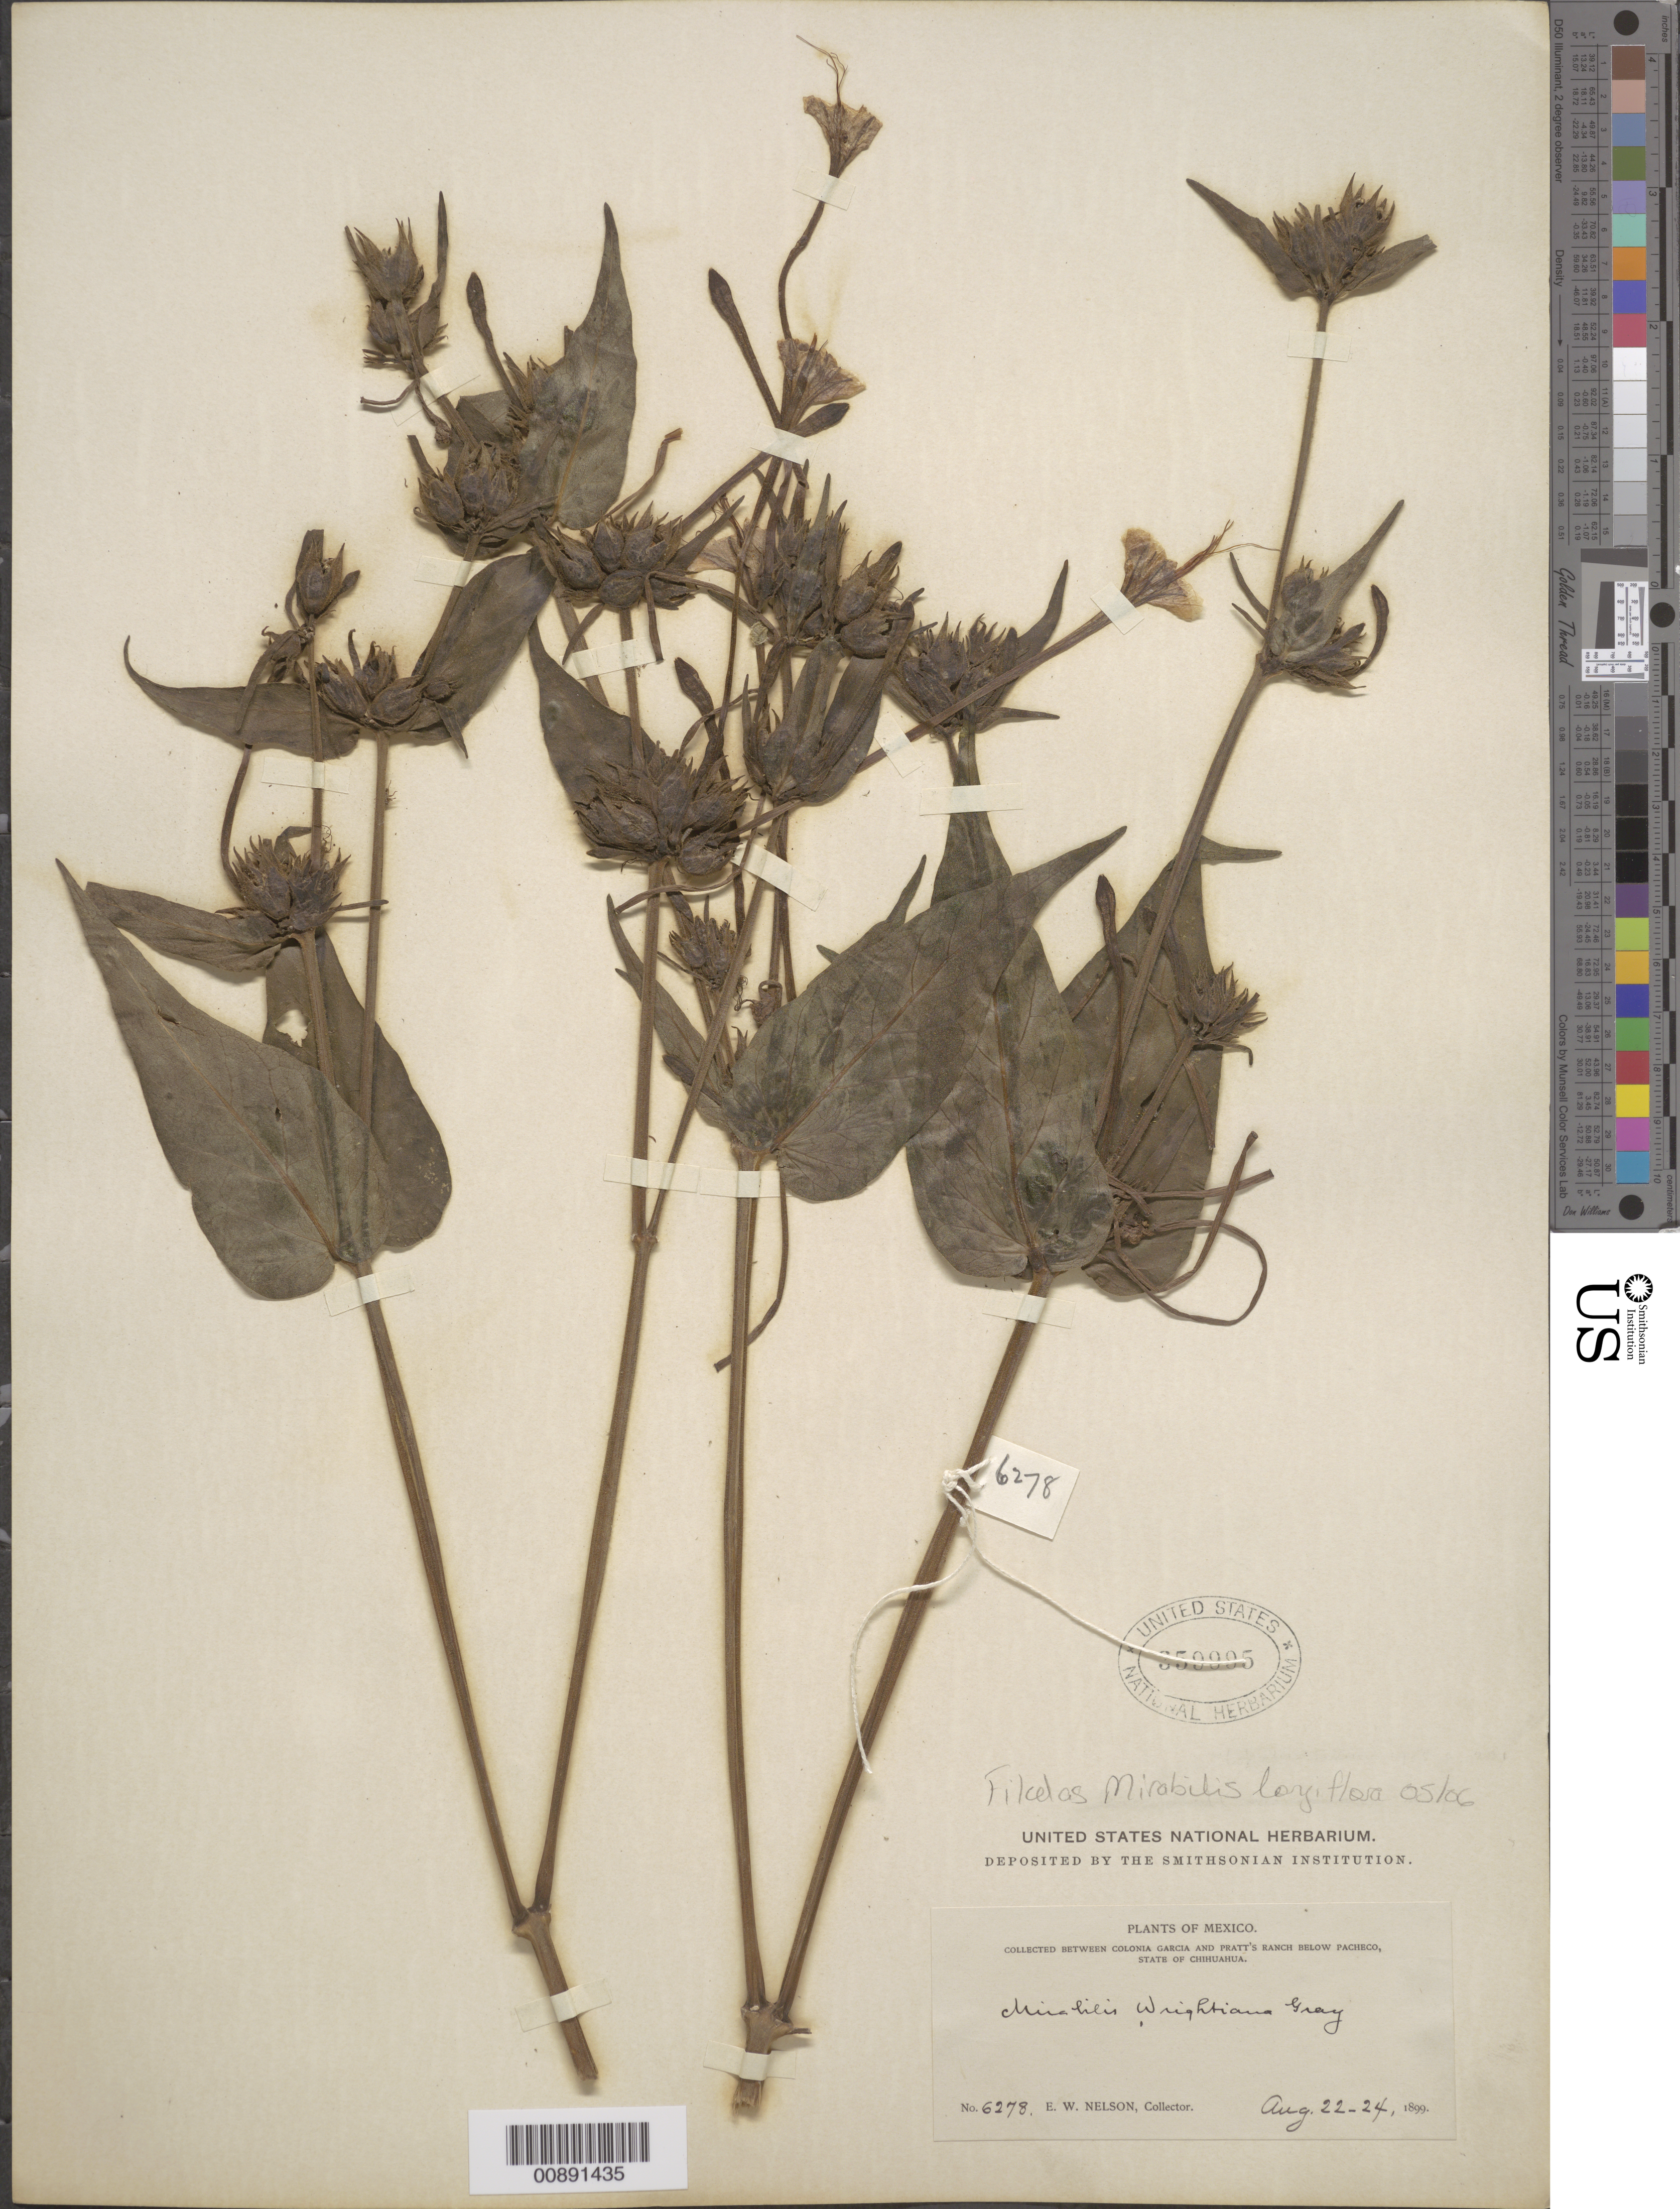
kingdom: Plantae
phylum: Tracheophyta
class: Magnoliopsida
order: Caryophyllales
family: Nyctaginaceae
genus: Mirabilis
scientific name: Mirabilis longiflora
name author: L.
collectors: E. W. Nelson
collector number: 6278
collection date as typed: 22 Aug 1899 to 24 Aug 1899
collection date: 1899-08-22/1899-08-24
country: Mexico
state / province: Chihuahua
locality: Between Colonia García and Pratt's Ranch below Pacheco, Chihuahua.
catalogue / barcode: US 359995